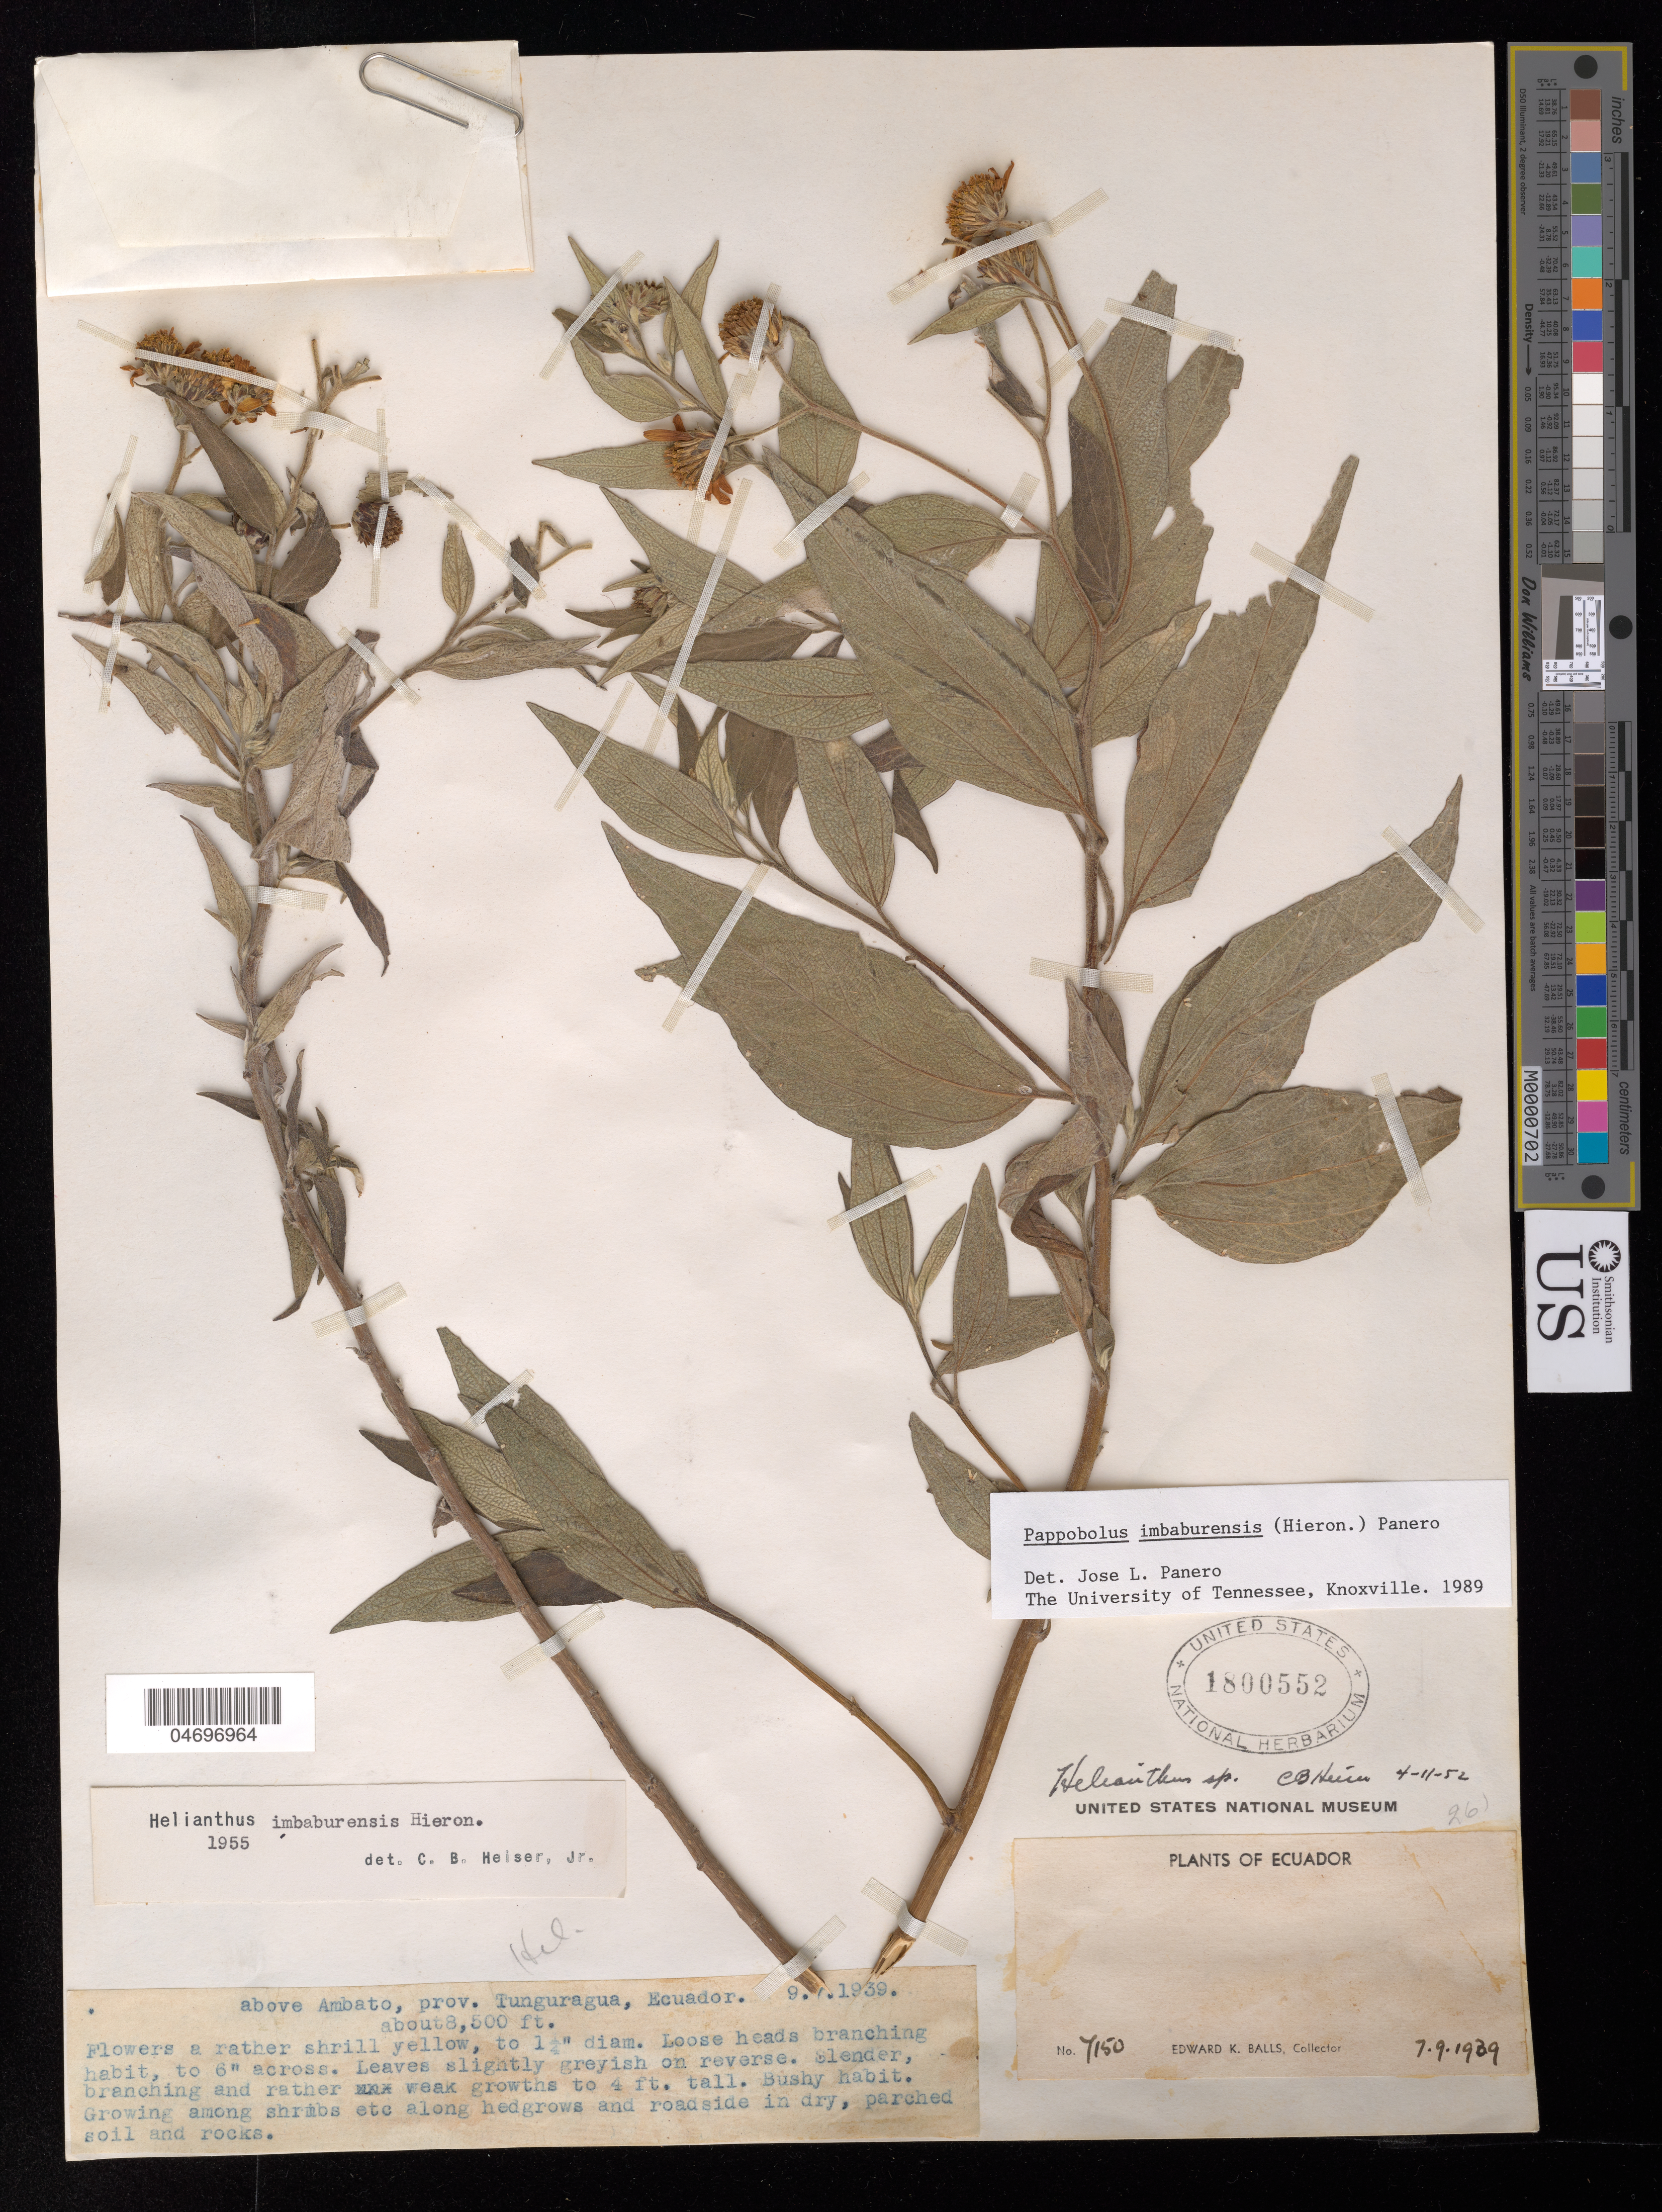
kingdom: Plantae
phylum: Tracheophyta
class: Magnoliopsida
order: Asterales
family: Asteraceae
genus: Pappobolus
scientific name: Pappobolus imbaburensis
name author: (Hieron.) Panero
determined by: Panero, J. L.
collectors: E. K. Balls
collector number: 7150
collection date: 1939-07-09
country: Ecuador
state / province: Tungurahua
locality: Above Ambato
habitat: Growning among shrubs etc along hedge-rows and roadside in dry, parched soil and rocks.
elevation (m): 2591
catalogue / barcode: US 1800552